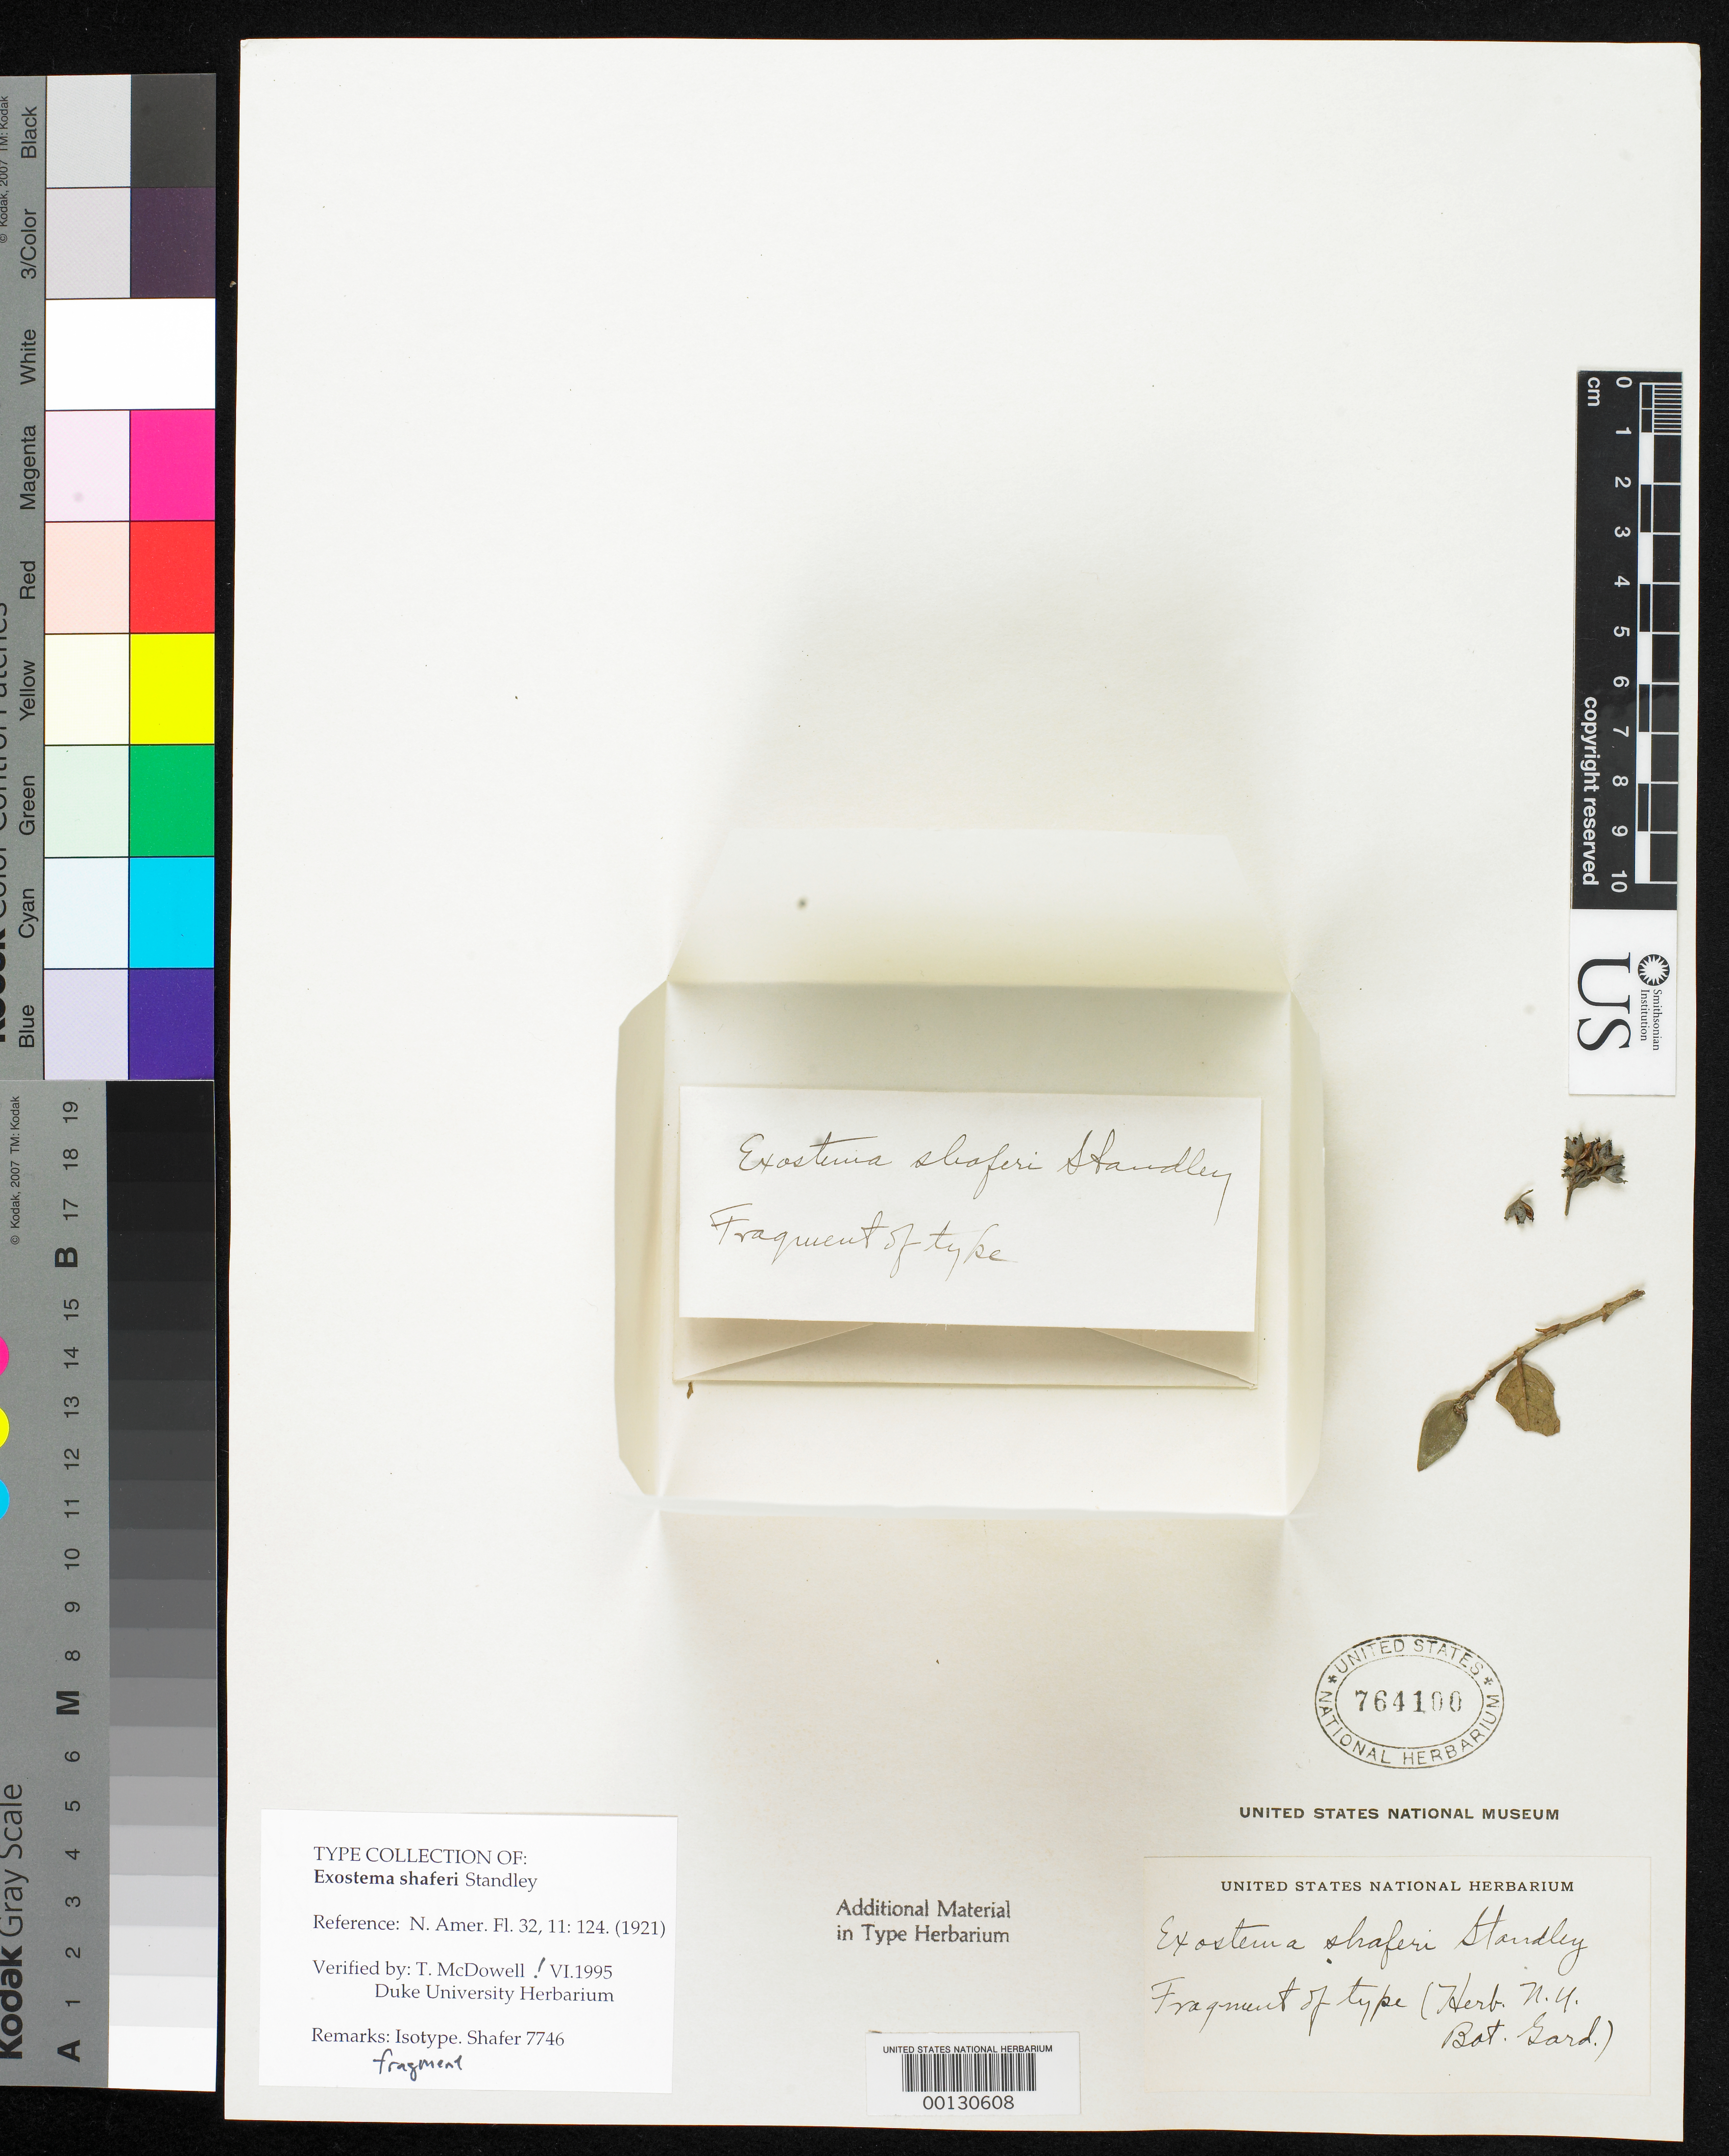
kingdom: Plantae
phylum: Tracheophyta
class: Magnoliopsida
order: Gentianales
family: Rubiaceae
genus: Exostema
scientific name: Exostema shaferi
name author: Standl.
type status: Type Collection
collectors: J. A. Shafer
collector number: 7746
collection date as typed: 02 Dec 1910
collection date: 1910-12-02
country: Cuba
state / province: Oriente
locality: Collection information missing.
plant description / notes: Collection remarks copied from sheet no. 874628.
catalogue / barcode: US 764100